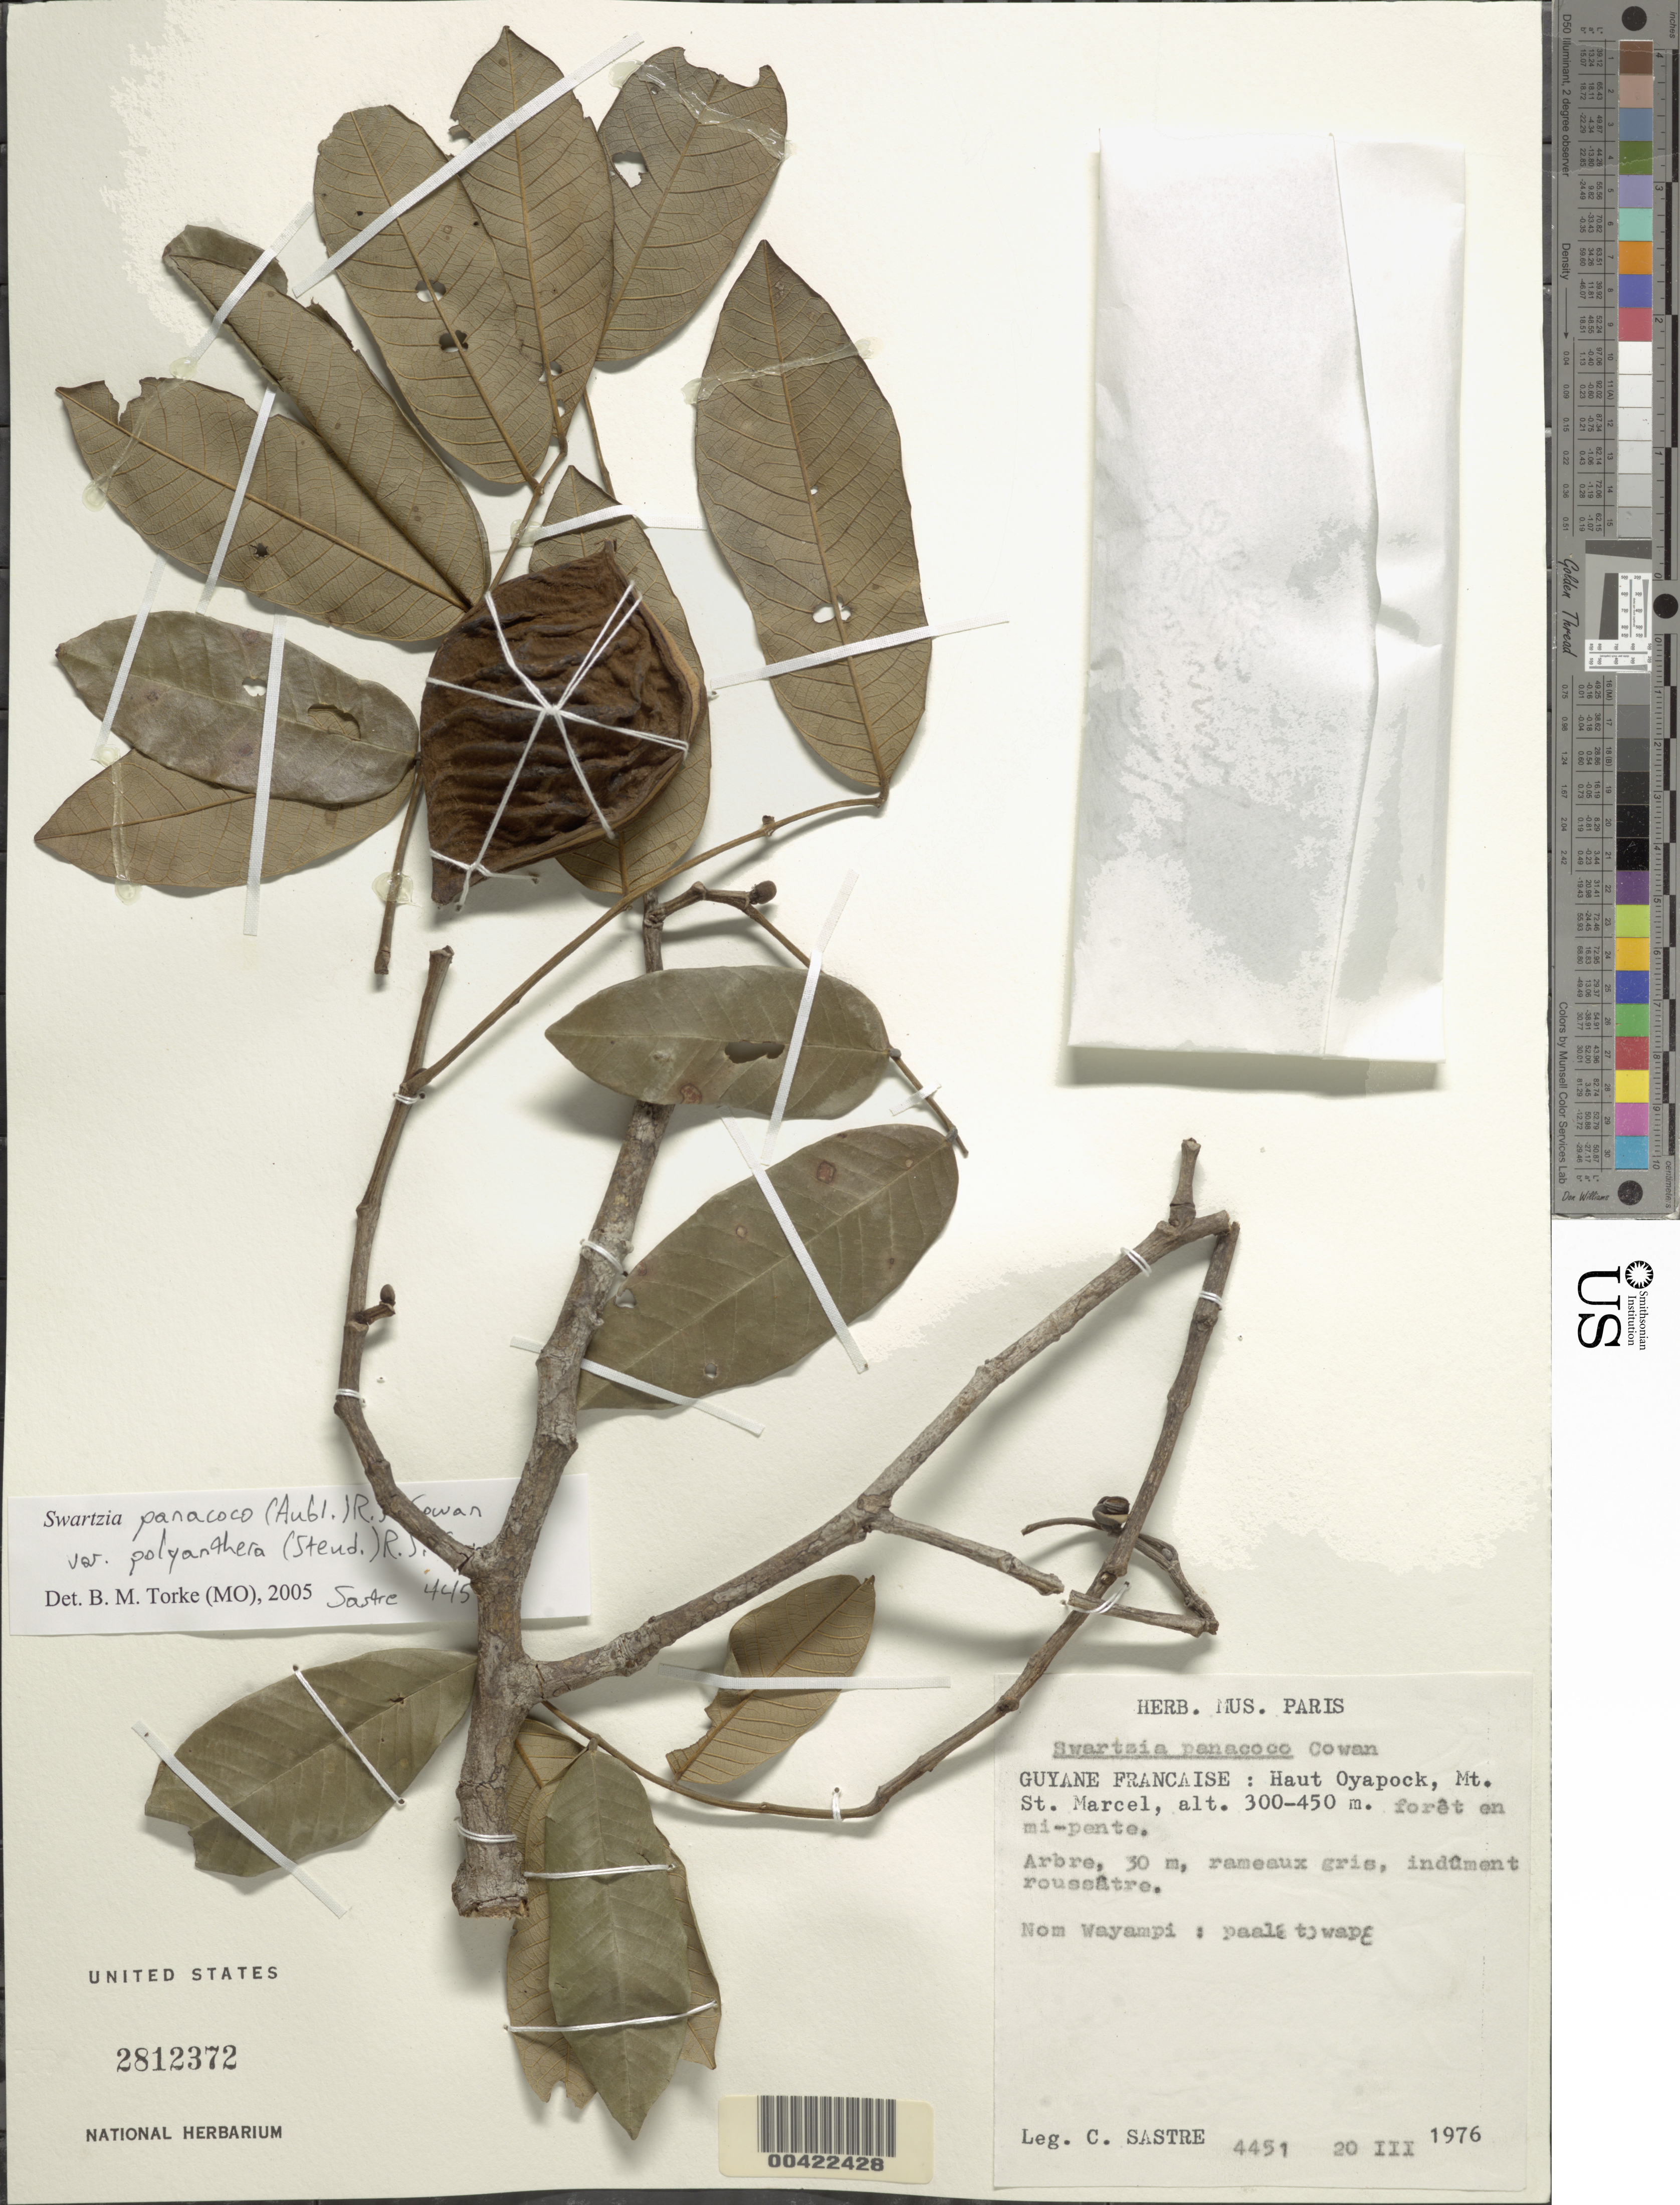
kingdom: Plantae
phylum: Tracheophyta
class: Magnoliopsida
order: Fabales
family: Fabaceae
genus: Swartzia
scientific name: Swartzia panacoco var. polyanthera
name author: (Steud.) R.S. Cowan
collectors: C. H. L. Sastre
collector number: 4451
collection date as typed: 20 Mar 1976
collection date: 1976-03-20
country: French Guiana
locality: Mt. St. Marcel; Haut Oyapock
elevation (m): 300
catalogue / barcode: US 2812372